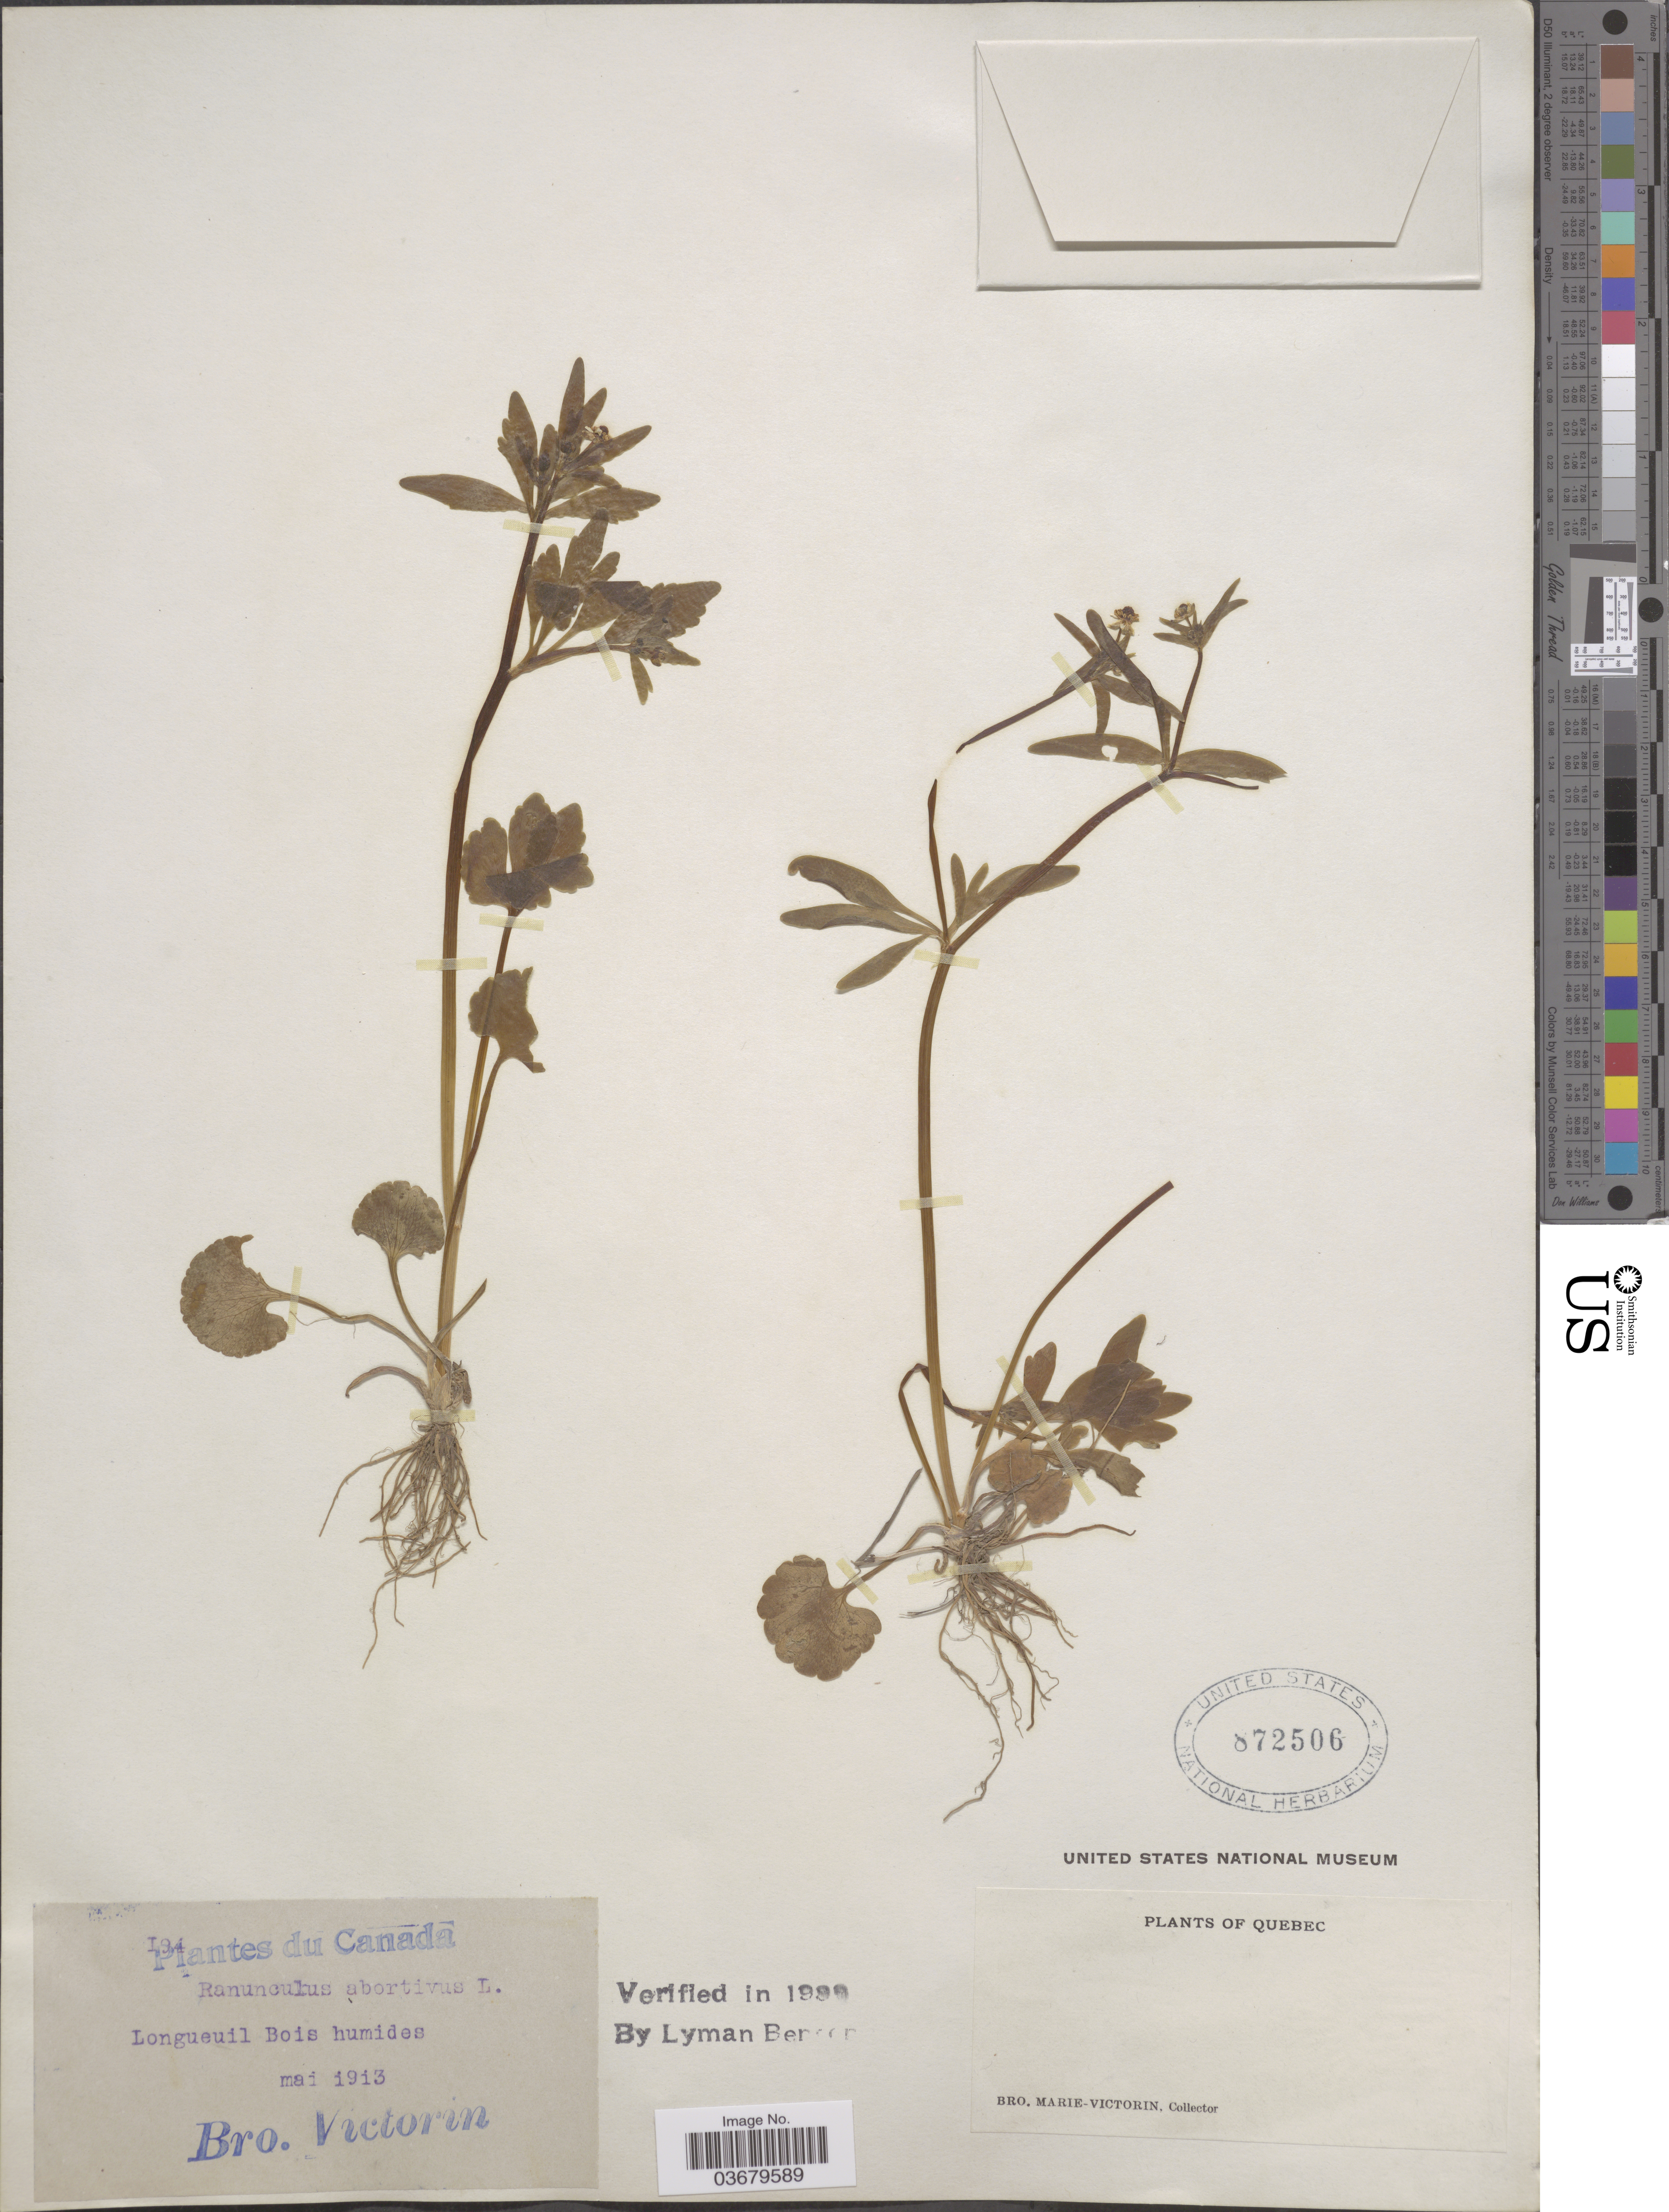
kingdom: Plantae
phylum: Tracheophyta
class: Magnoliopsida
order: Ranunculales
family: Ranunculaceae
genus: Ranunculus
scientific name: Ranunculus abortivus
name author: L.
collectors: Fr. Marie-Victorin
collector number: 194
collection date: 1913-05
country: Canada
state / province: Quebec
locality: Longueuil Bois humides.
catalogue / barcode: US 872506